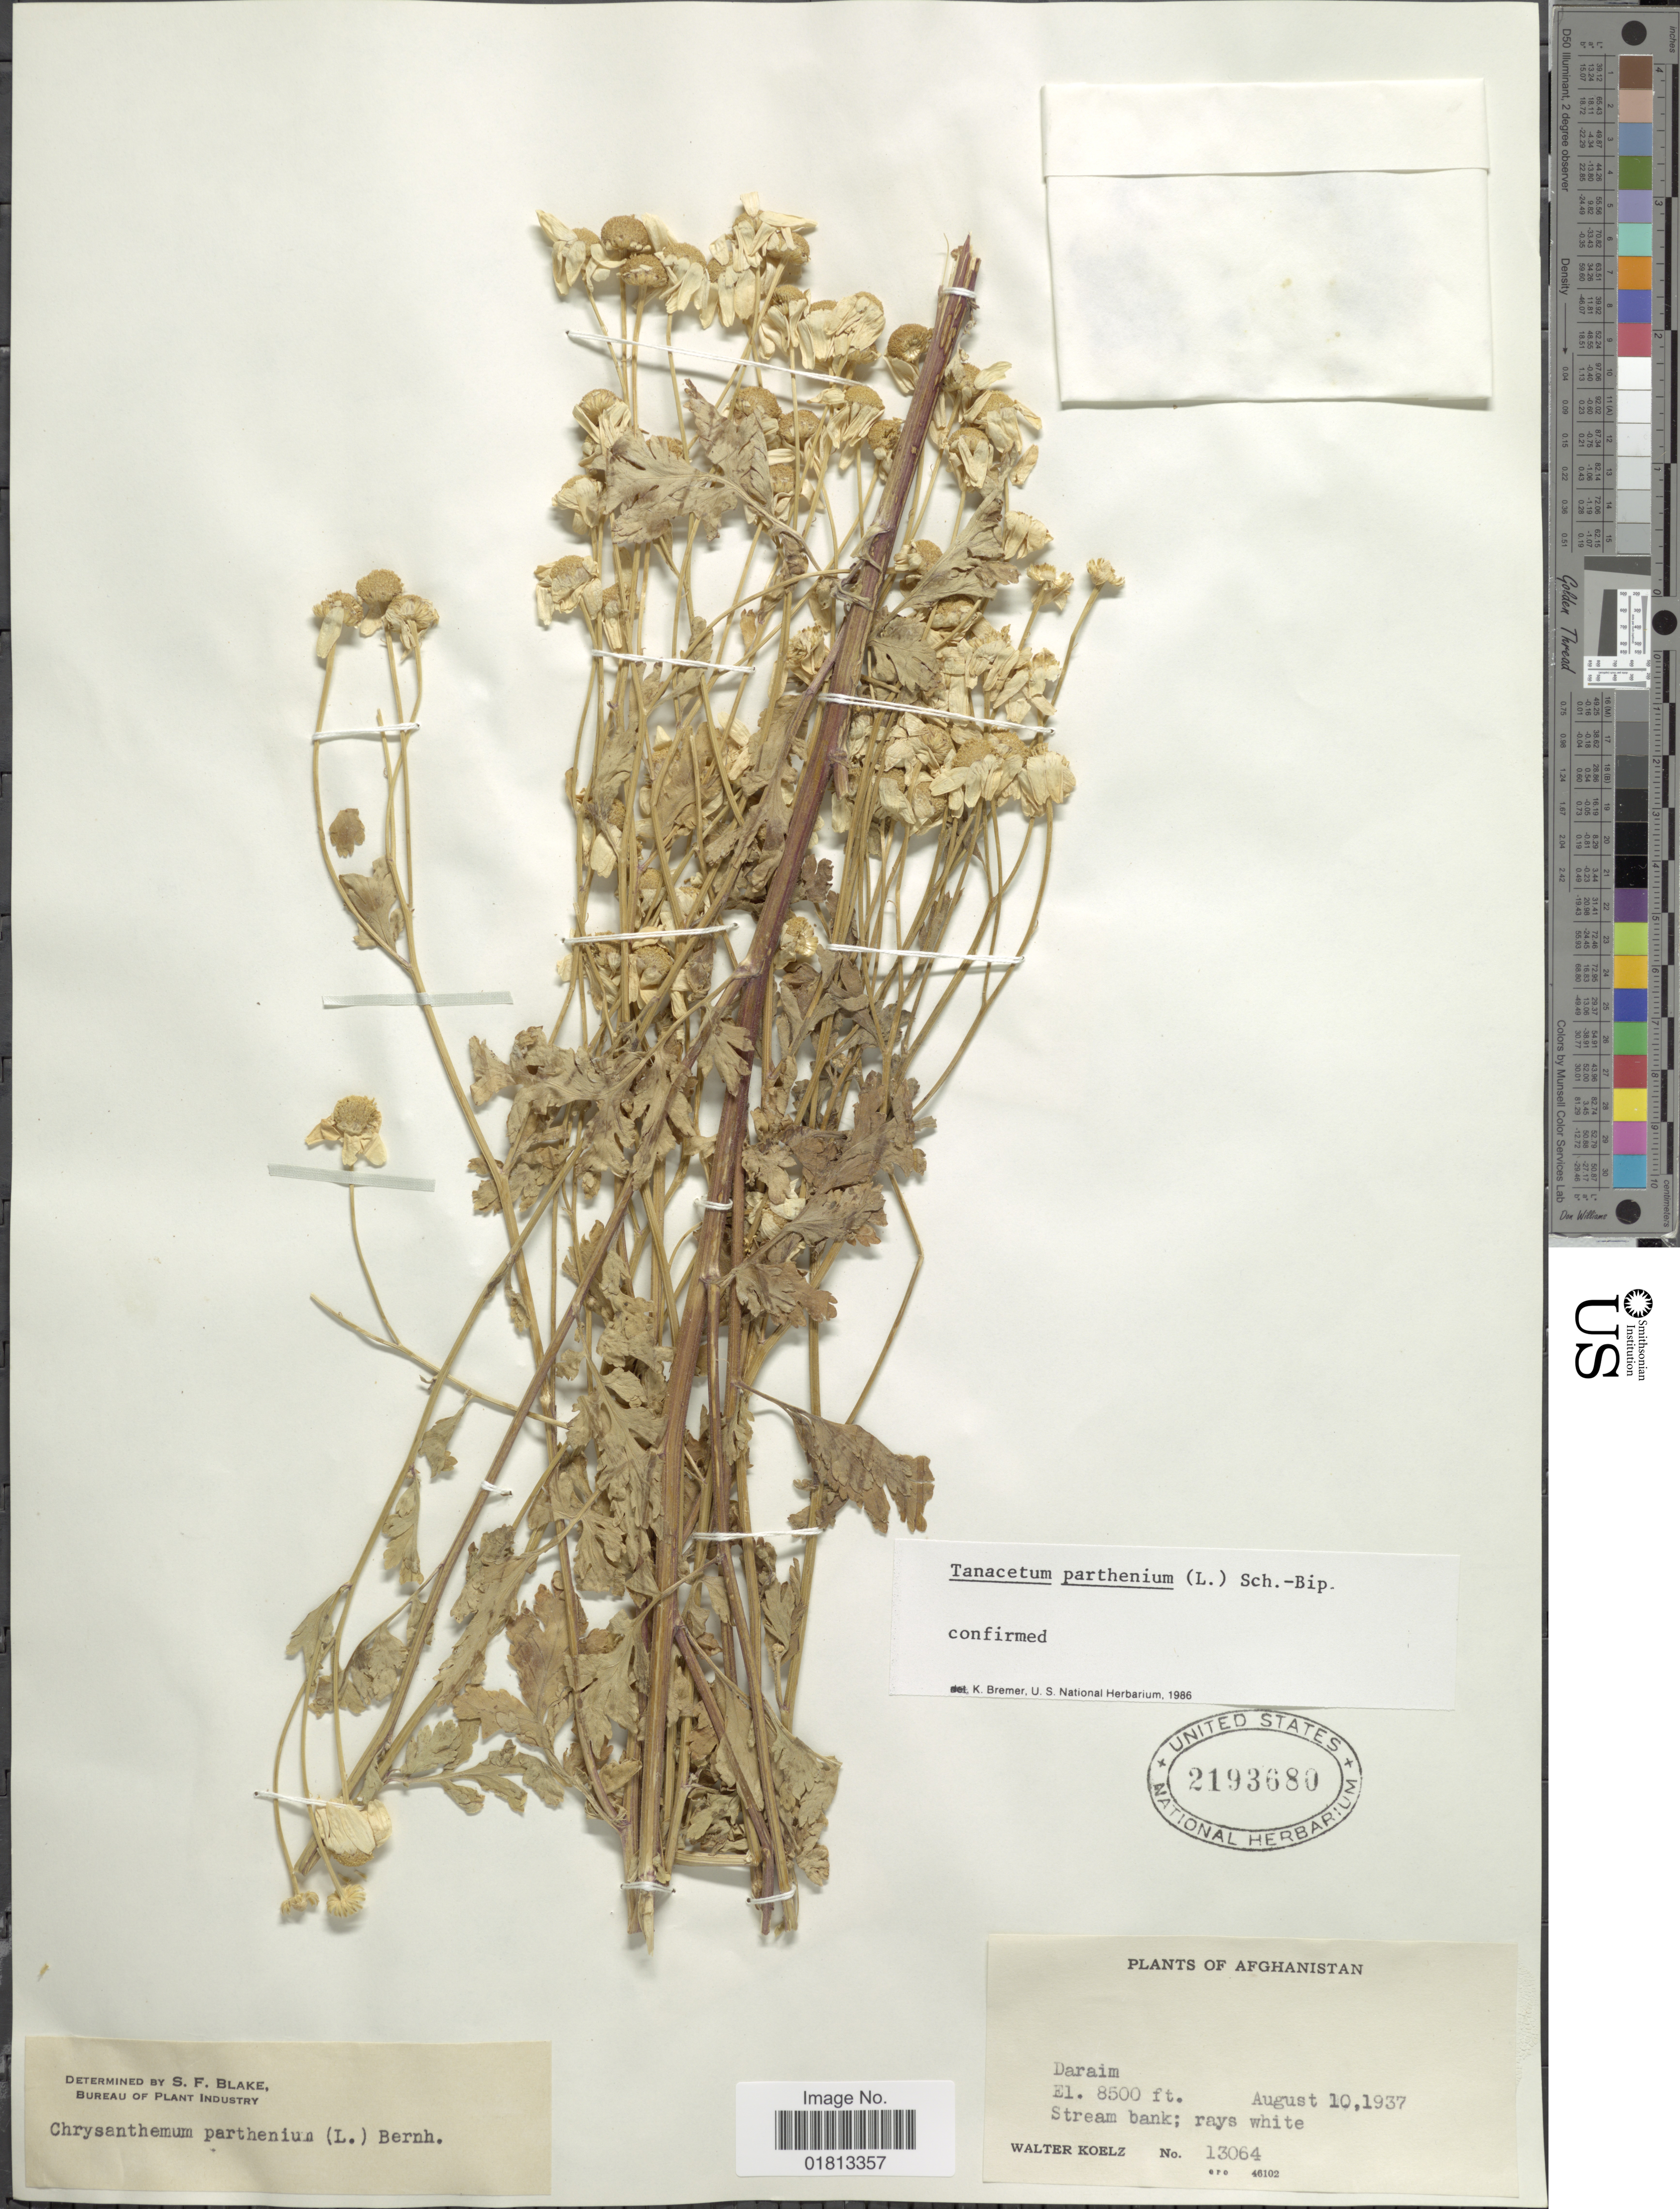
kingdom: Plantae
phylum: Tracheophyta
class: Magnoliopsida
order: Asterales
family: Asteraceae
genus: Tanacetum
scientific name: Tanacetum parthenium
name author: (L.) Sch. Bip.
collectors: W. N. Koelz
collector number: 13064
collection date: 1937-08-10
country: Afghanistan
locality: Daraim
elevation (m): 2591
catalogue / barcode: US 2193680